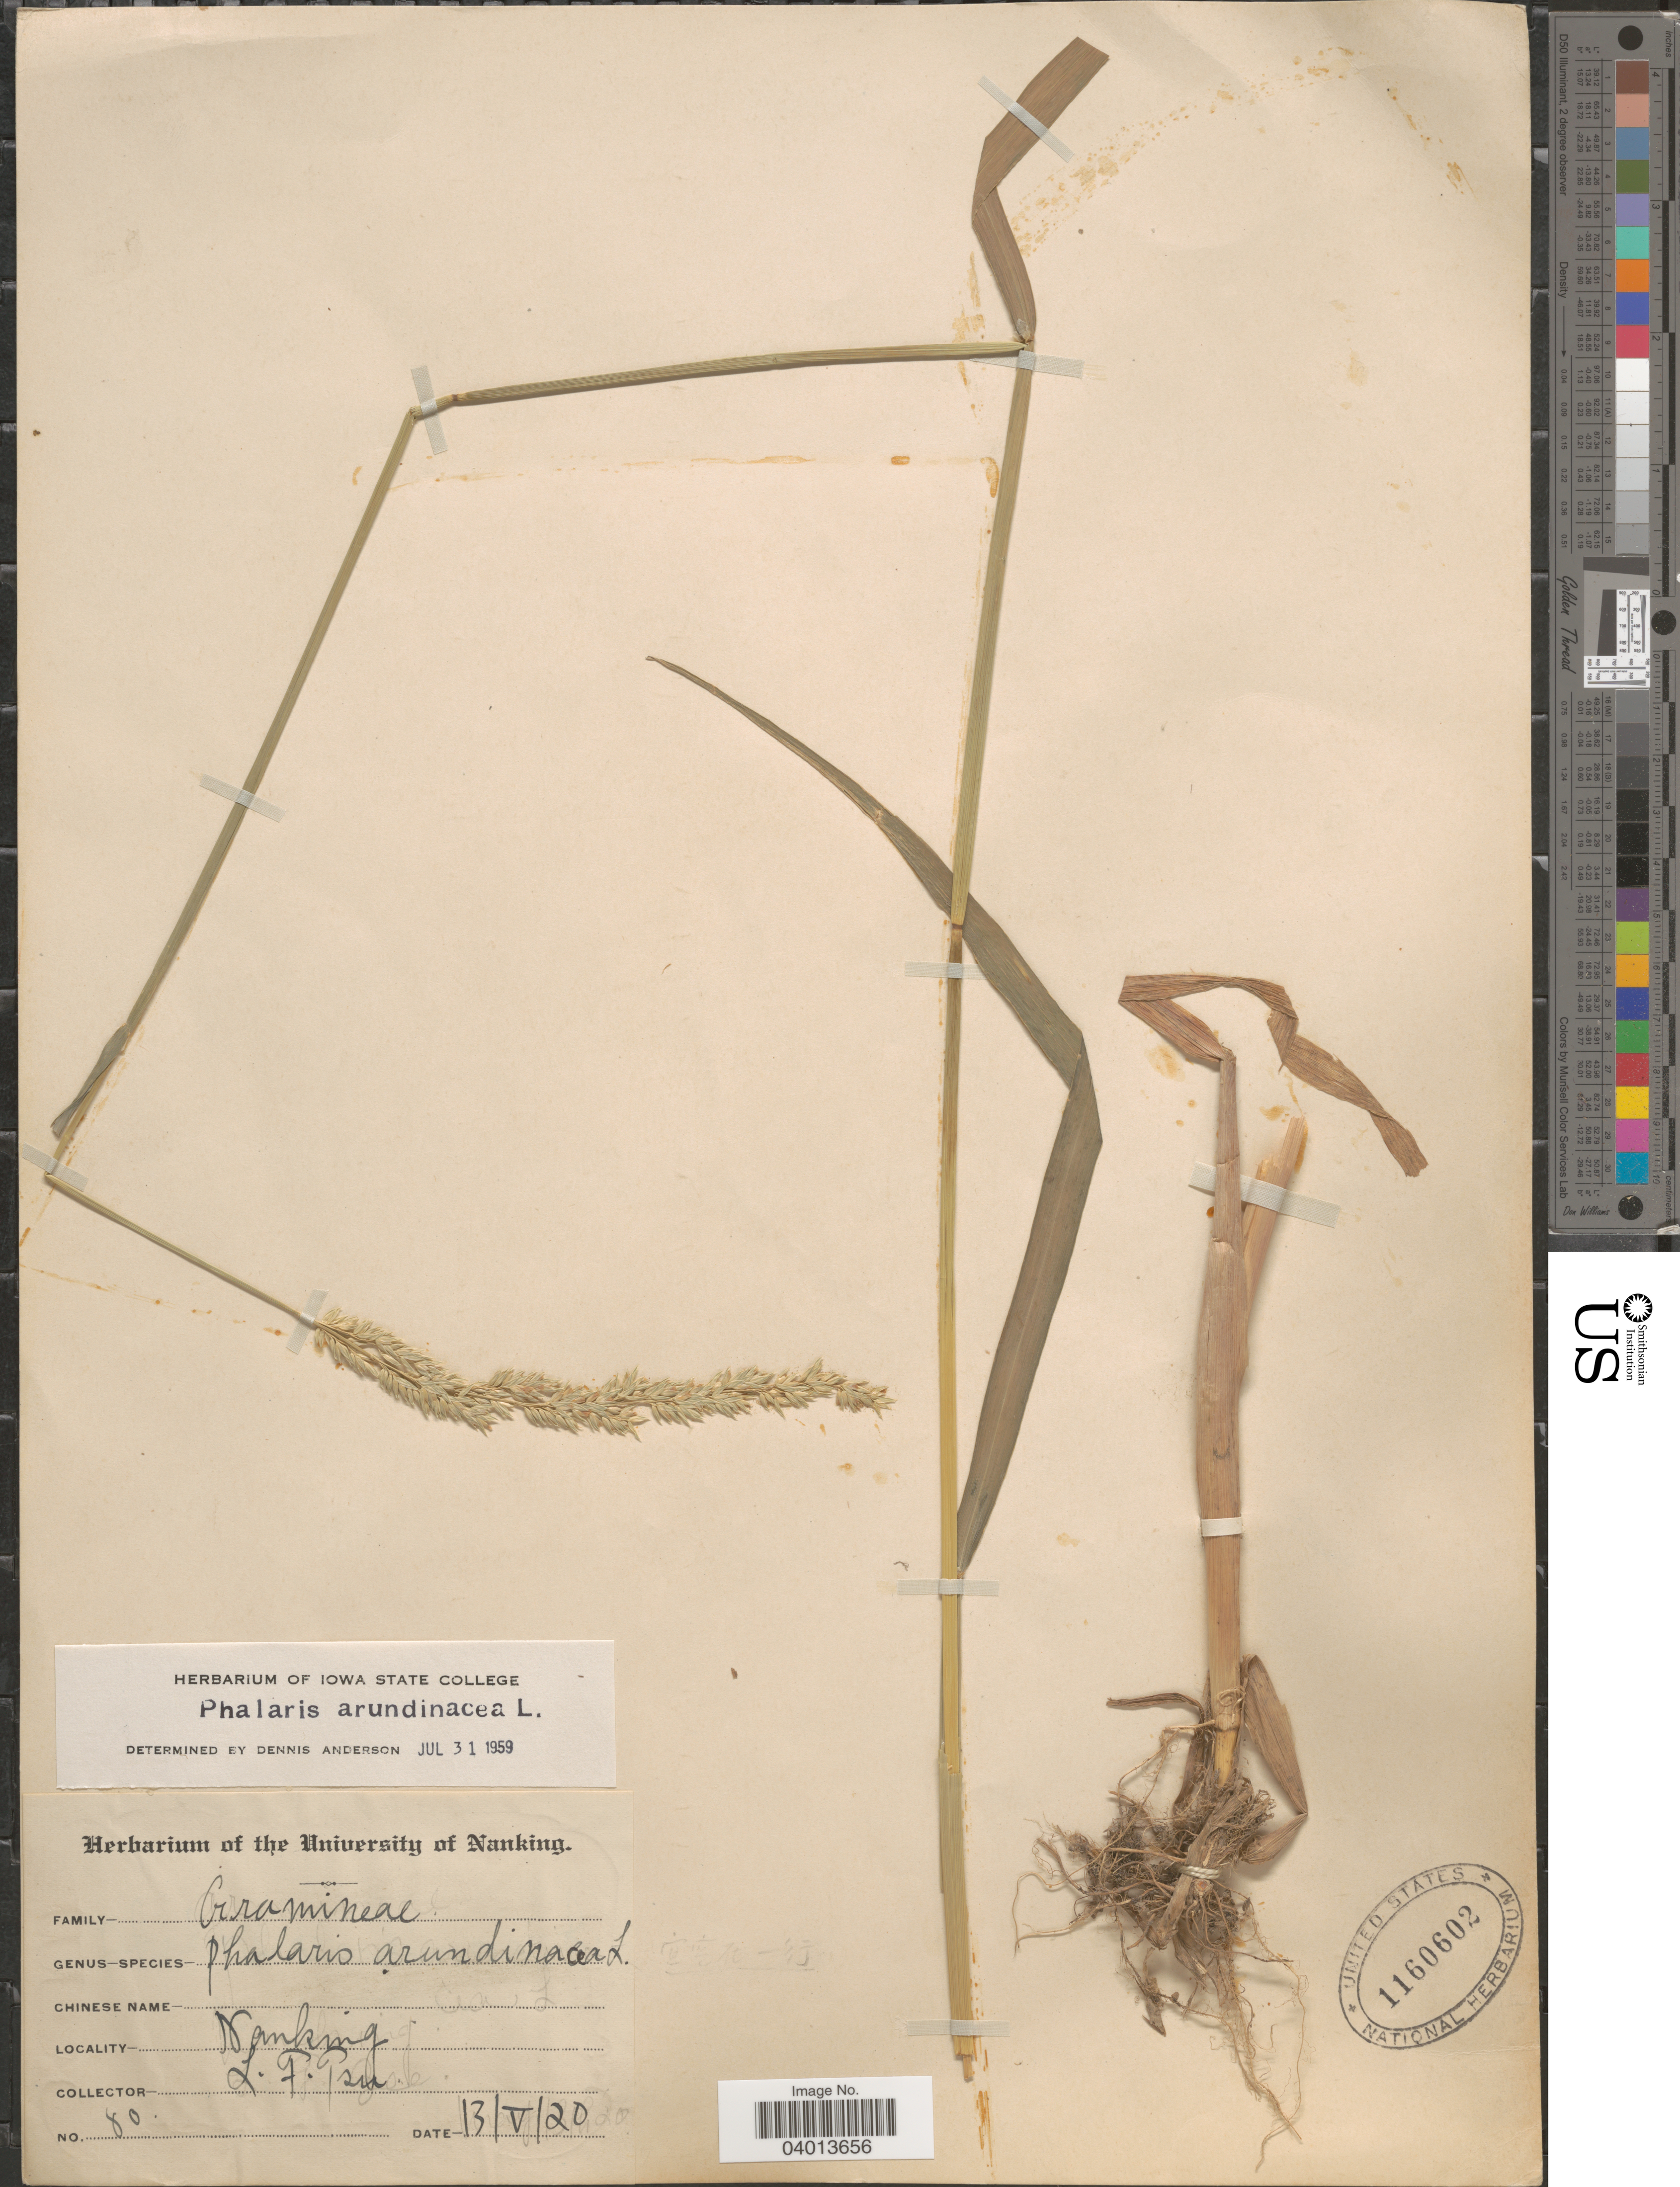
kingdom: Plantae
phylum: Tracheophyta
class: Liliopsida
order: Poales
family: Poaceae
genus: Phalaris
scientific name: Phalaris arundinacea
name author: L.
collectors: L. Tsu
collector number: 80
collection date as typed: Transcribed d/m/y: 13/5/20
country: China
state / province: Jiangsu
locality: Nanking.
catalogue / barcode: US 1160602